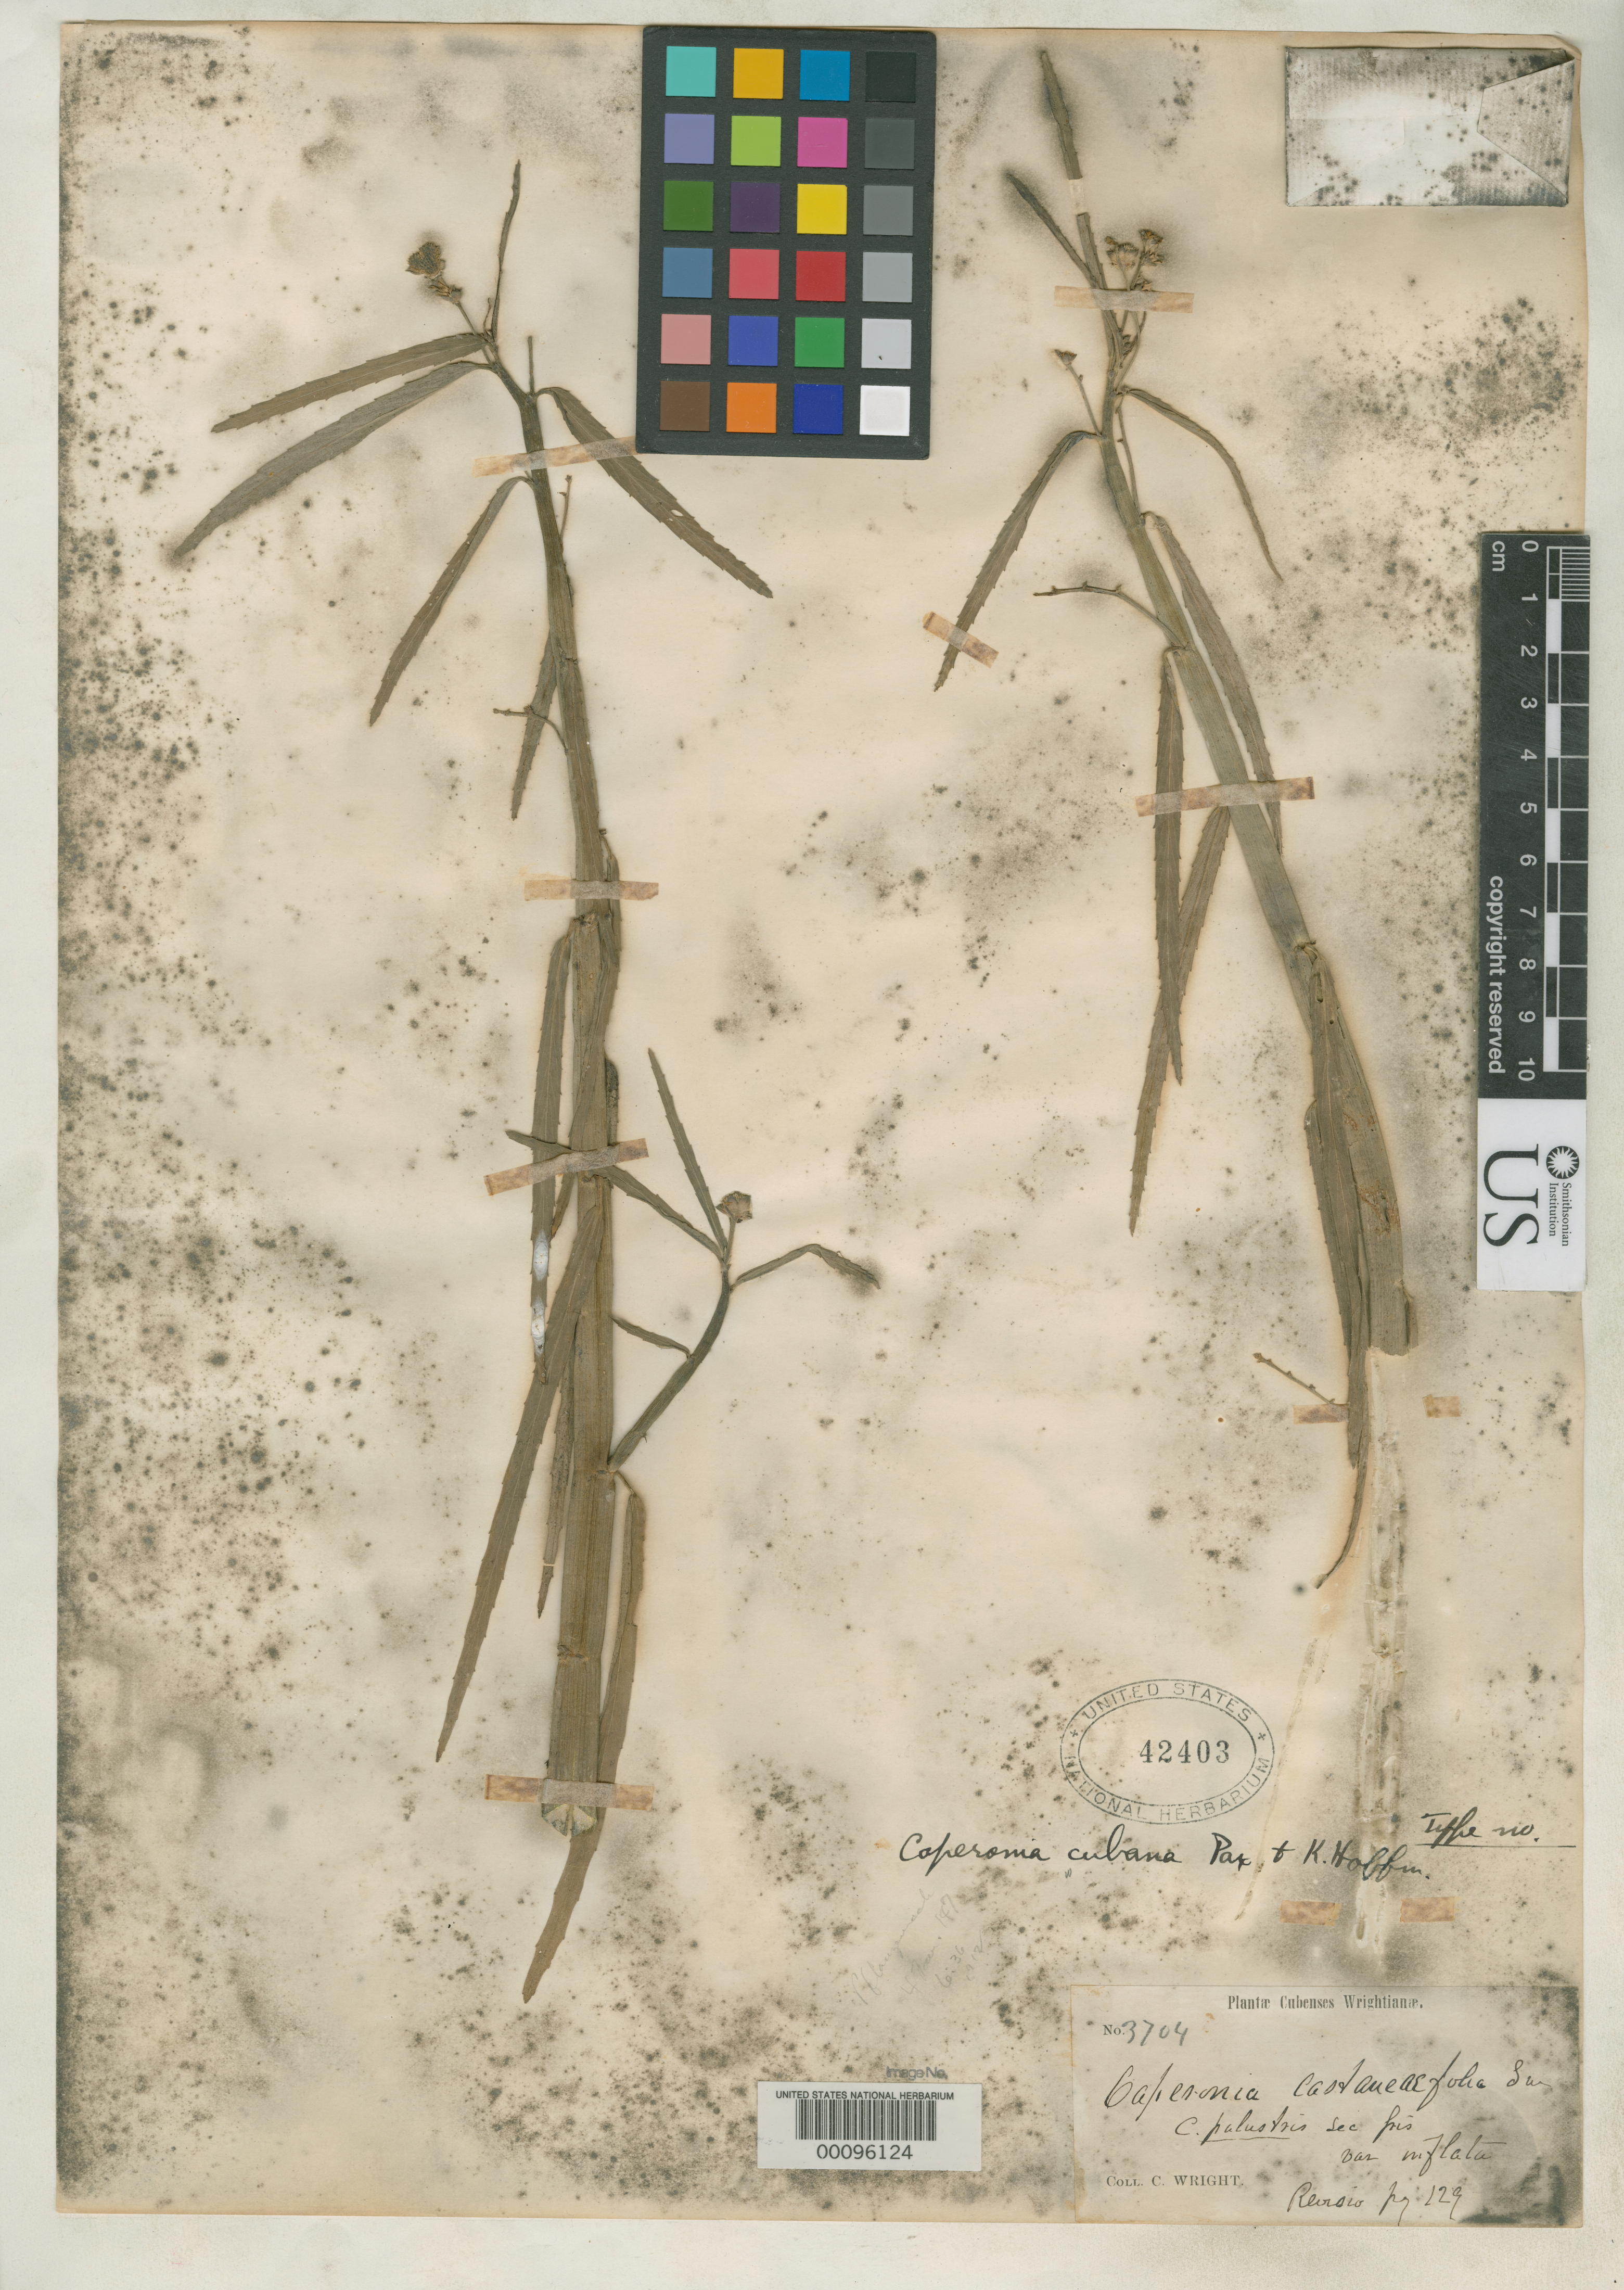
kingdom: Plantae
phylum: Tracheophyta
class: Magnoliopsida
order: Malpighiales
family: Euphorbiaceae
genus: Caperonia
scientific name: Caperonia cubana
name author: Pax & K. Hoffm. in Engl.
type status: Isotype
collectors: C. Wright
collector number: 3704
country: Cuba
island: Greater Antilles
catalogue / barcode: US 42403